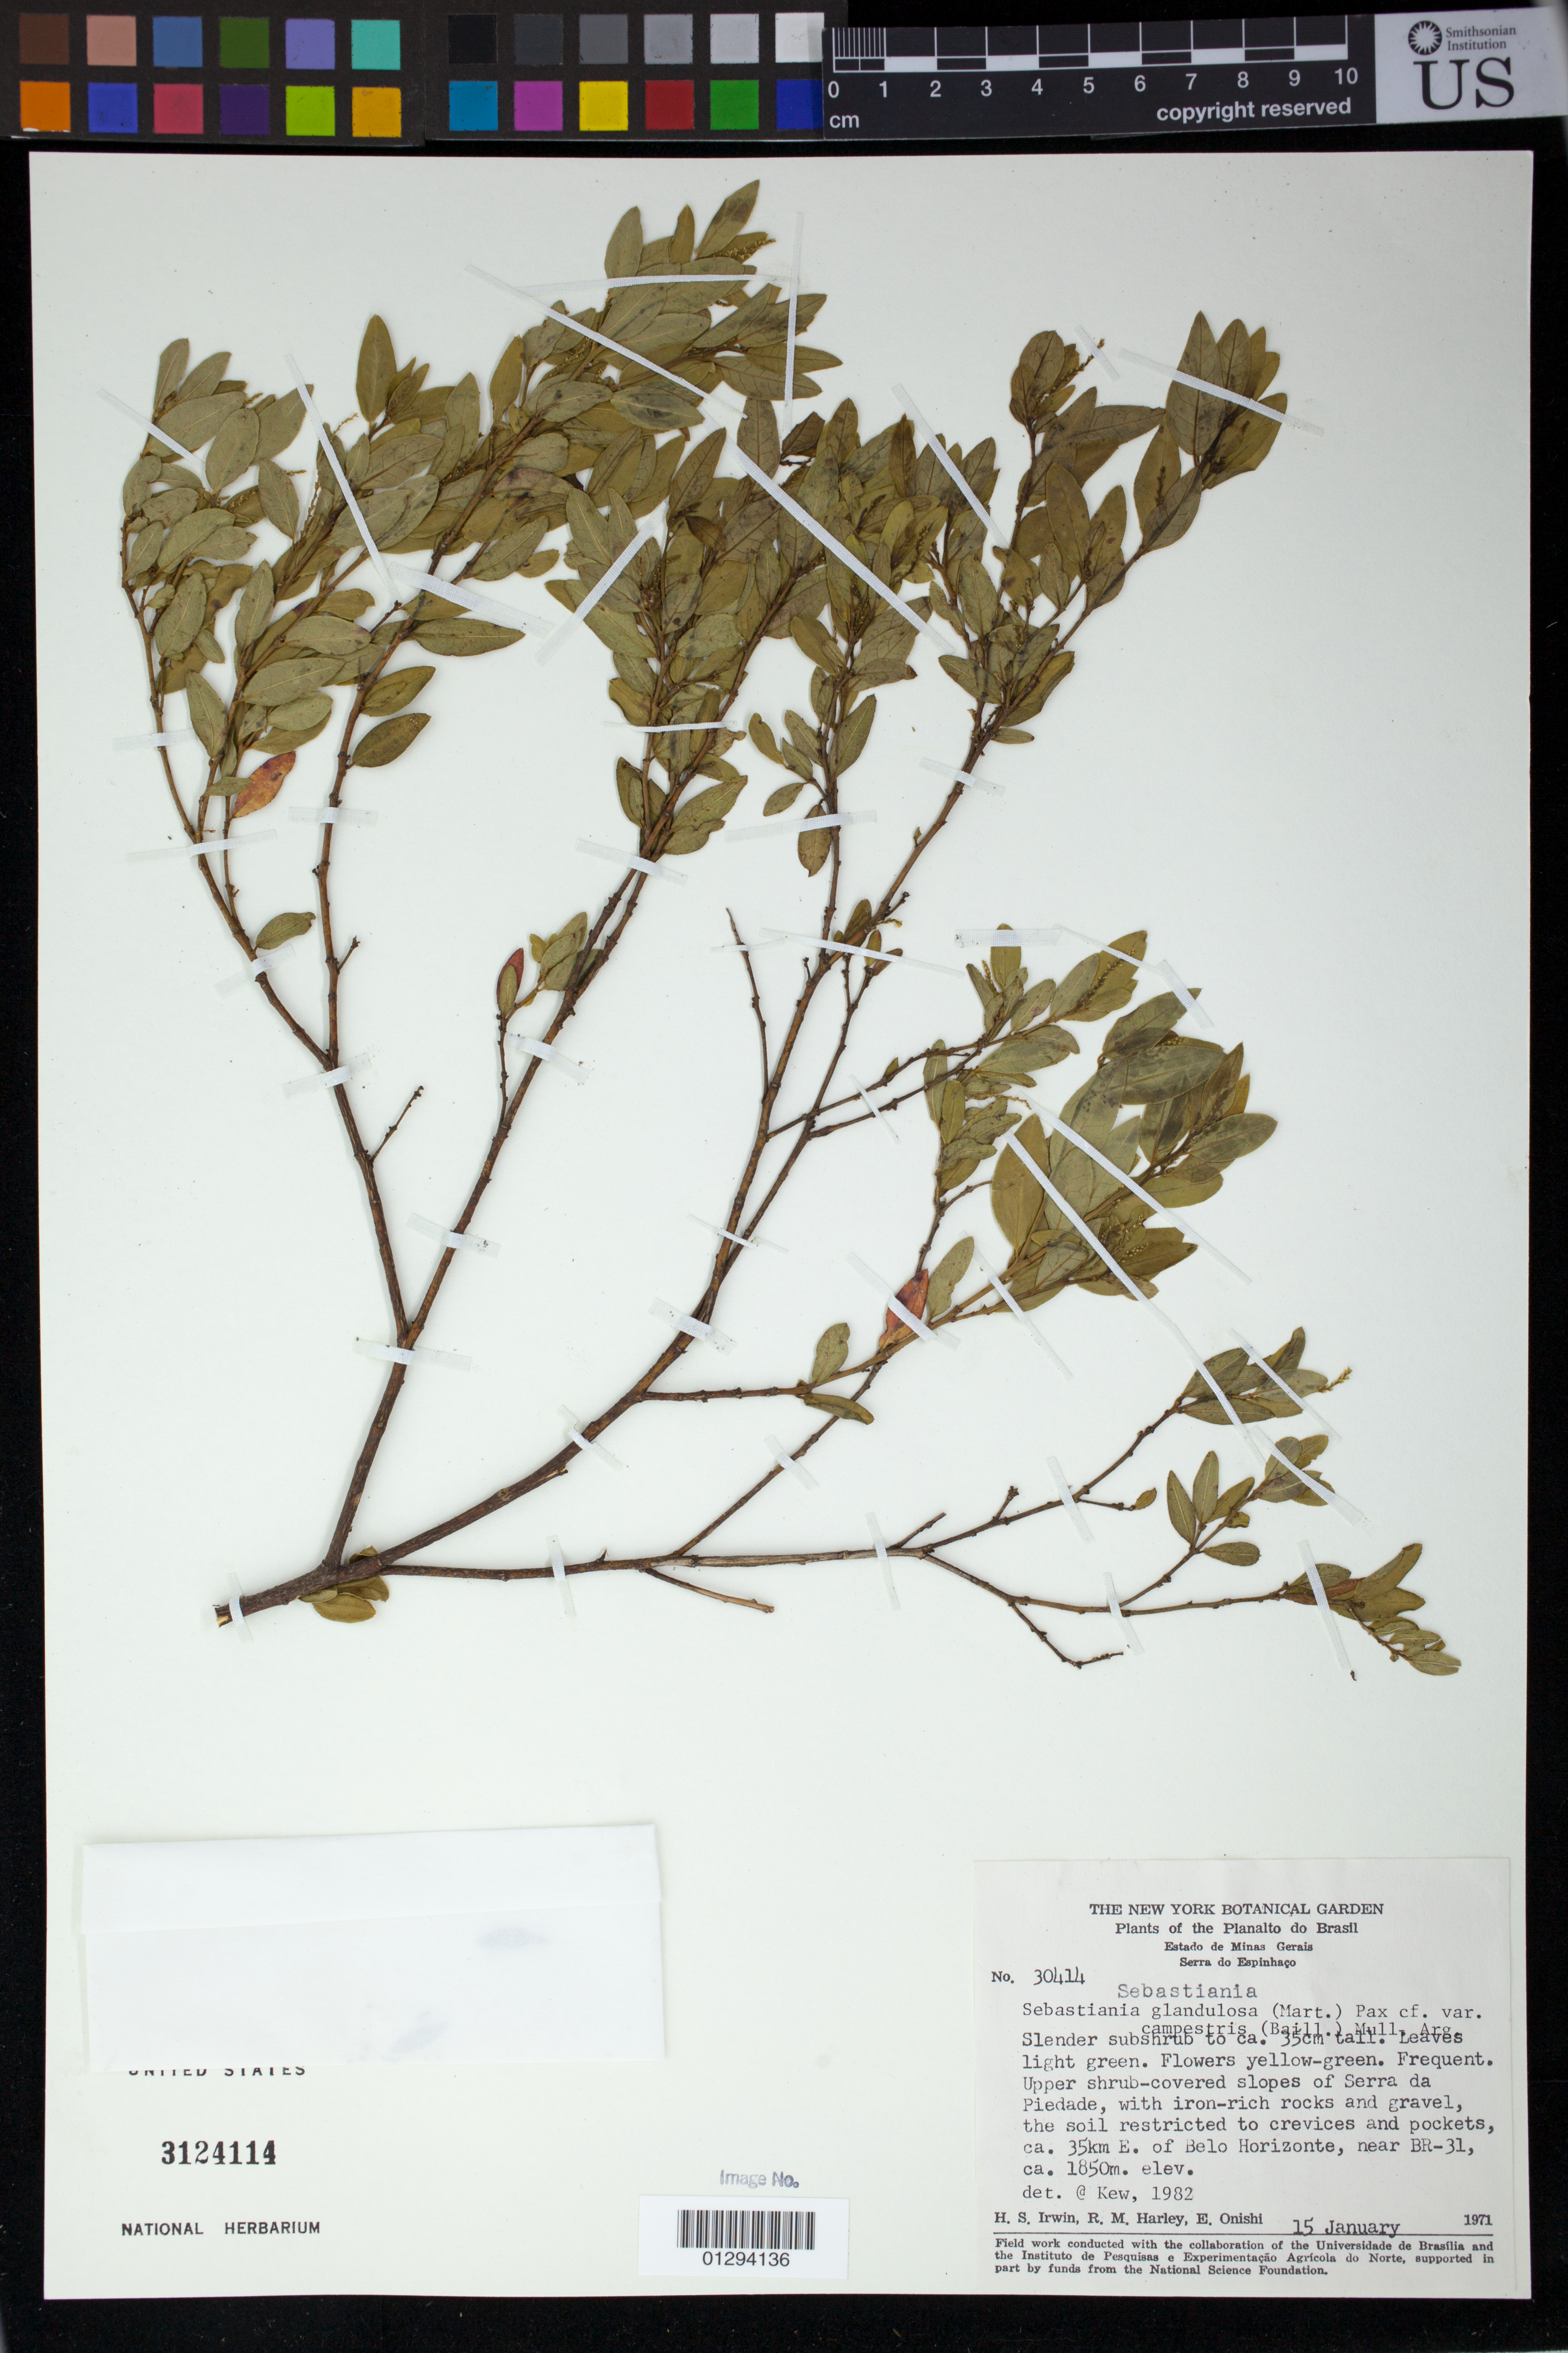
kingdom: Plantae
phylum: Tracheophyta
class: Magnoliopsida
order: Malpighiales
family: Euphorbiaceae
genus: Senefeldera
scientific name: Senefeldera glandulosa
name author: (Sw.) Müll. Arg.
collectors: H. Irwin, R. M. Harley & E. Onishi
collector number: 30414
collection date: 1971-01-15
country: Brazil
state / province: Minas Gerais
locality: slopes of Serra da Piedade. ca. 35km E. of Belo Horizonte, near BR-31.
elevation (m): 1850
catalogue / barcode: US 3124114